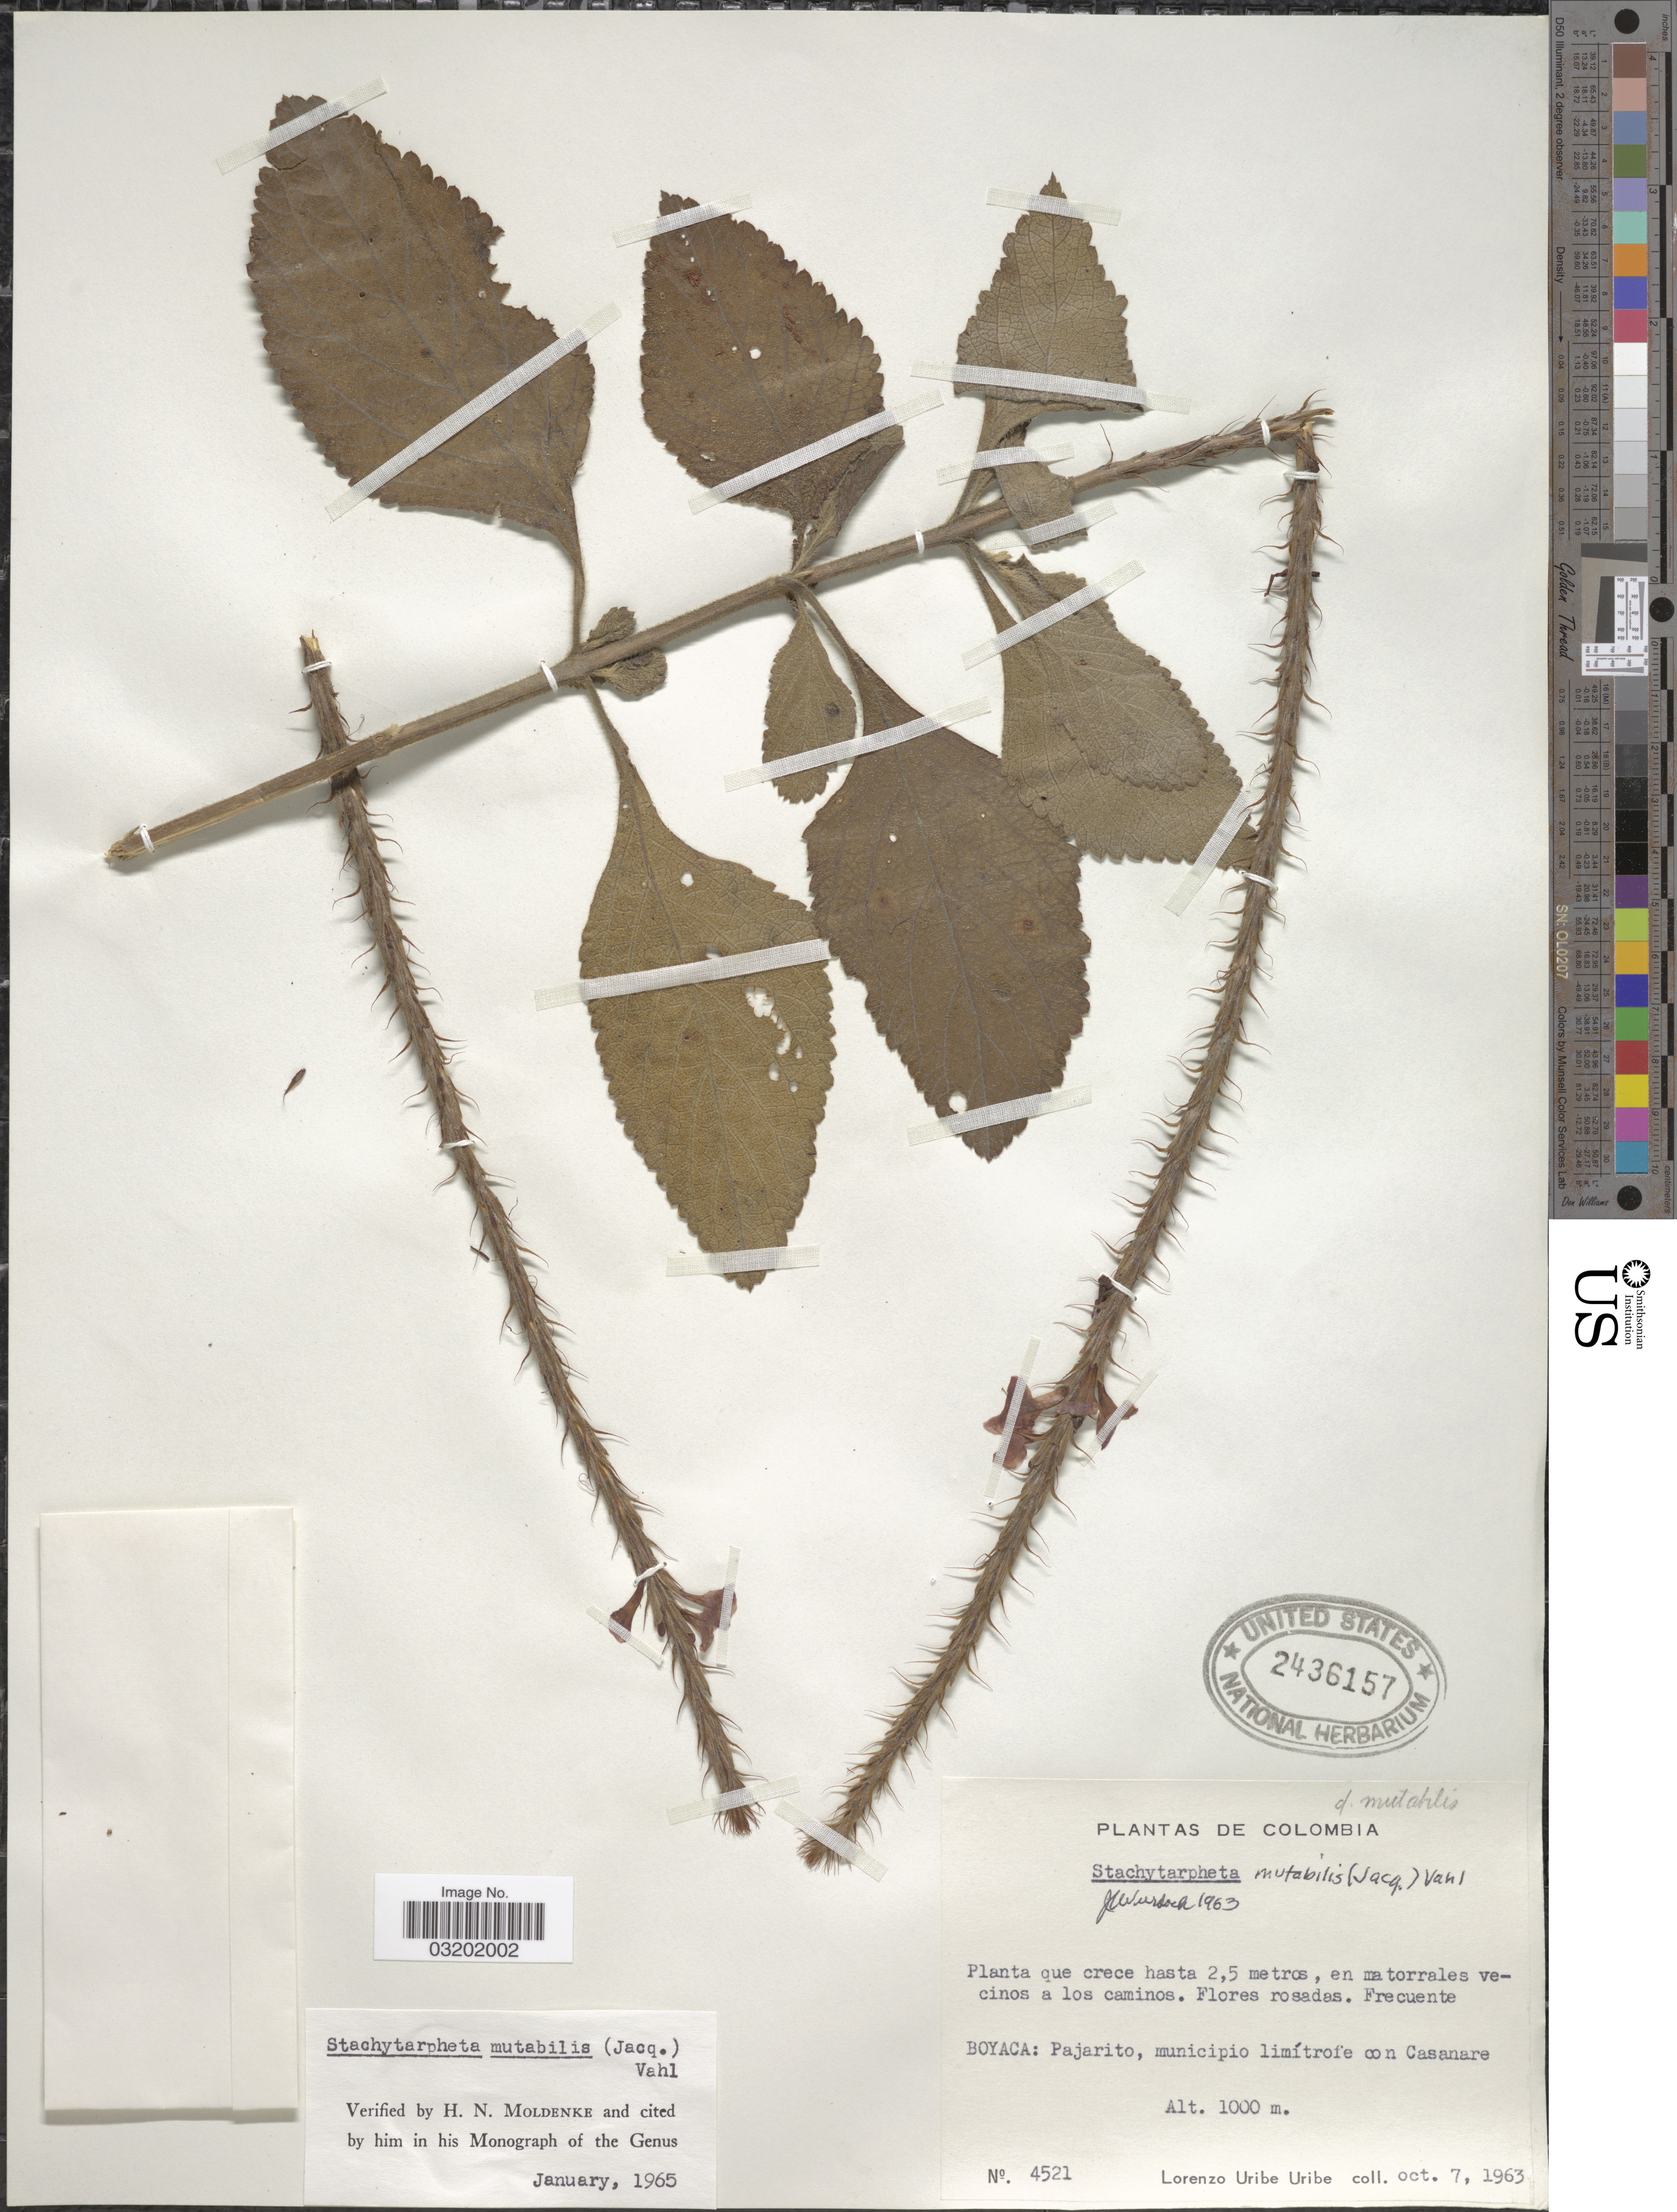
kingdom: Plantae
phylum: Tracheophyta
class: Magnoliopsida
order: Lamiales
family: Verbenaceae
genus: Stachytarpheta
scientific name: Stachytarpheta mutabilis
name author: (Jacq.) Vahl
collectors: L. Uribe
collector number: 4521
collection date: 1963-10-07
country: Colombia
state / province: Boyacá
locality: Pajarito, municipio limítrofe con Casanare.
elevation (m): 1000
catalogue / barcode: US 2436157